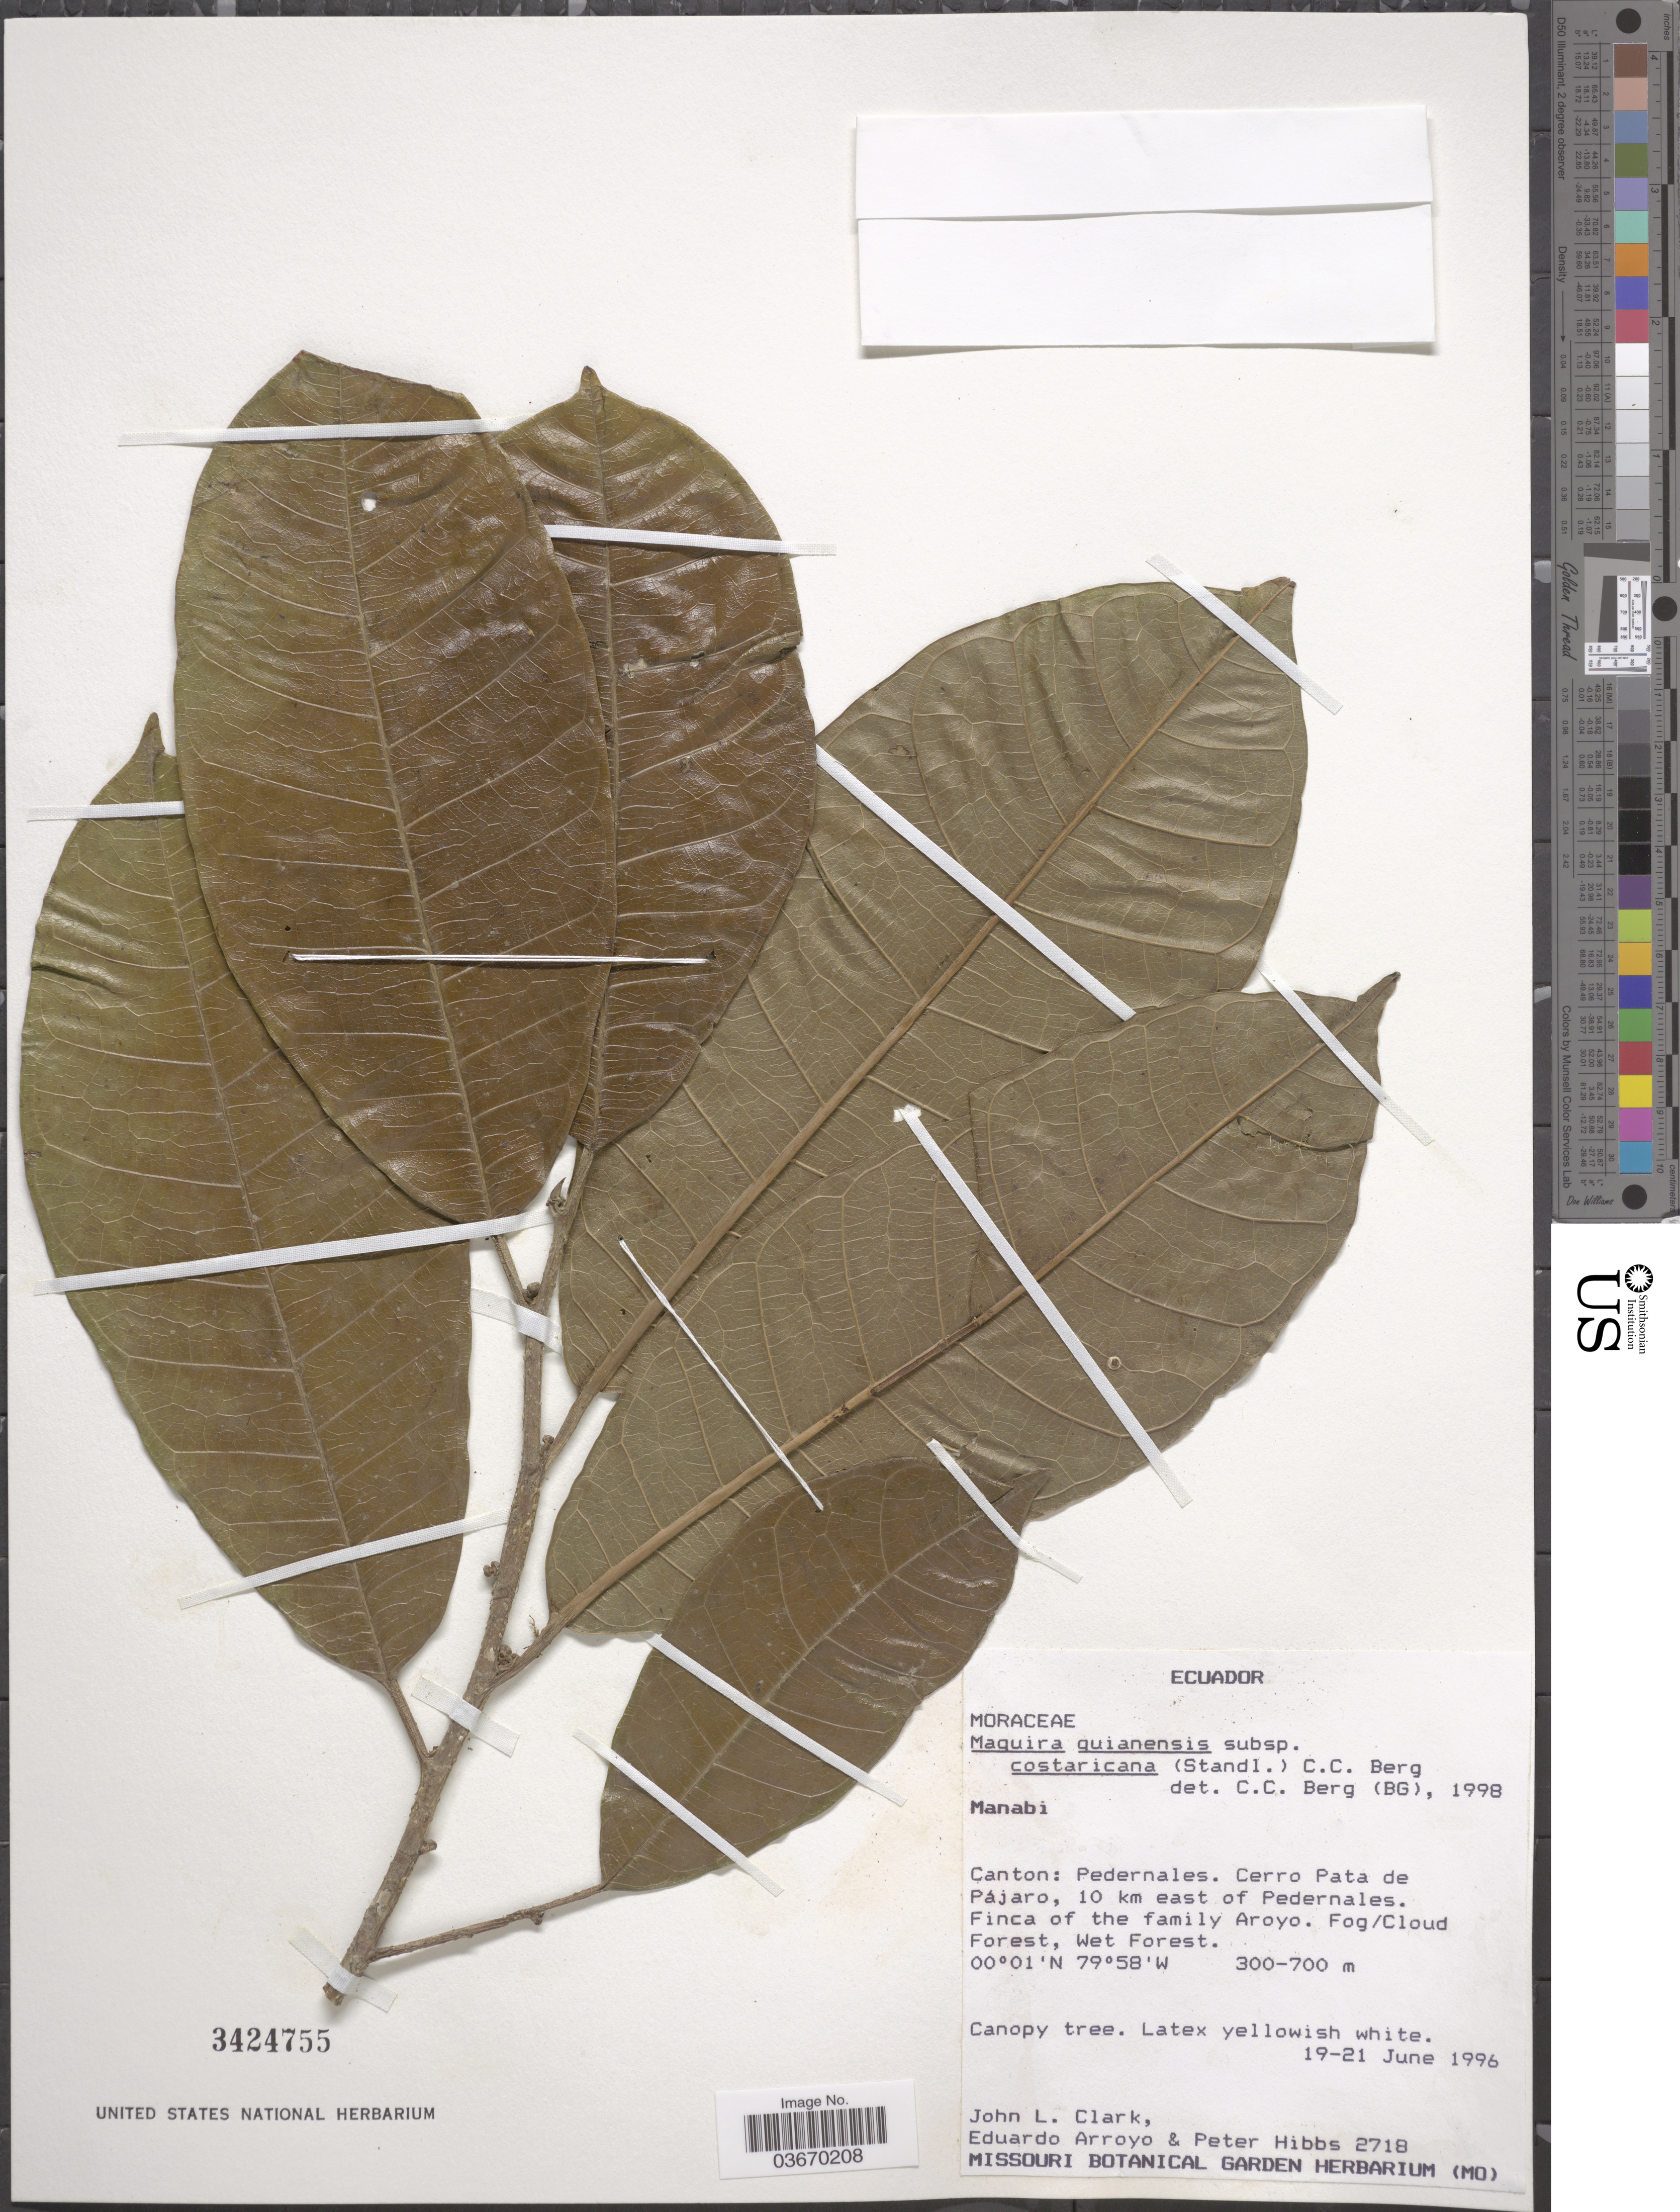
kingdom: Plantae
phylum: Tracheophyta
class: Magnoliopsida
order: Rosales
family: Moraceae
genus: Maquira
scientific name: Maquira guianensis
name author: Aubl.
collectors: J. L. Clark, E. Arroyo & P. Hibbs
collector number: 2718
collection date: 1996-06-19/1996-06-21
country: Ecuador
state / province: Manabí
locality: Manabi. Canton: Pedernales. Cerro Pata de Pájaro, 10 km east of Pedernales. Finca of the family Aroyo. Fog/Cloud Forest, Wet Forest.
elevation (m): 300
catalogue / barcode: US 3424755